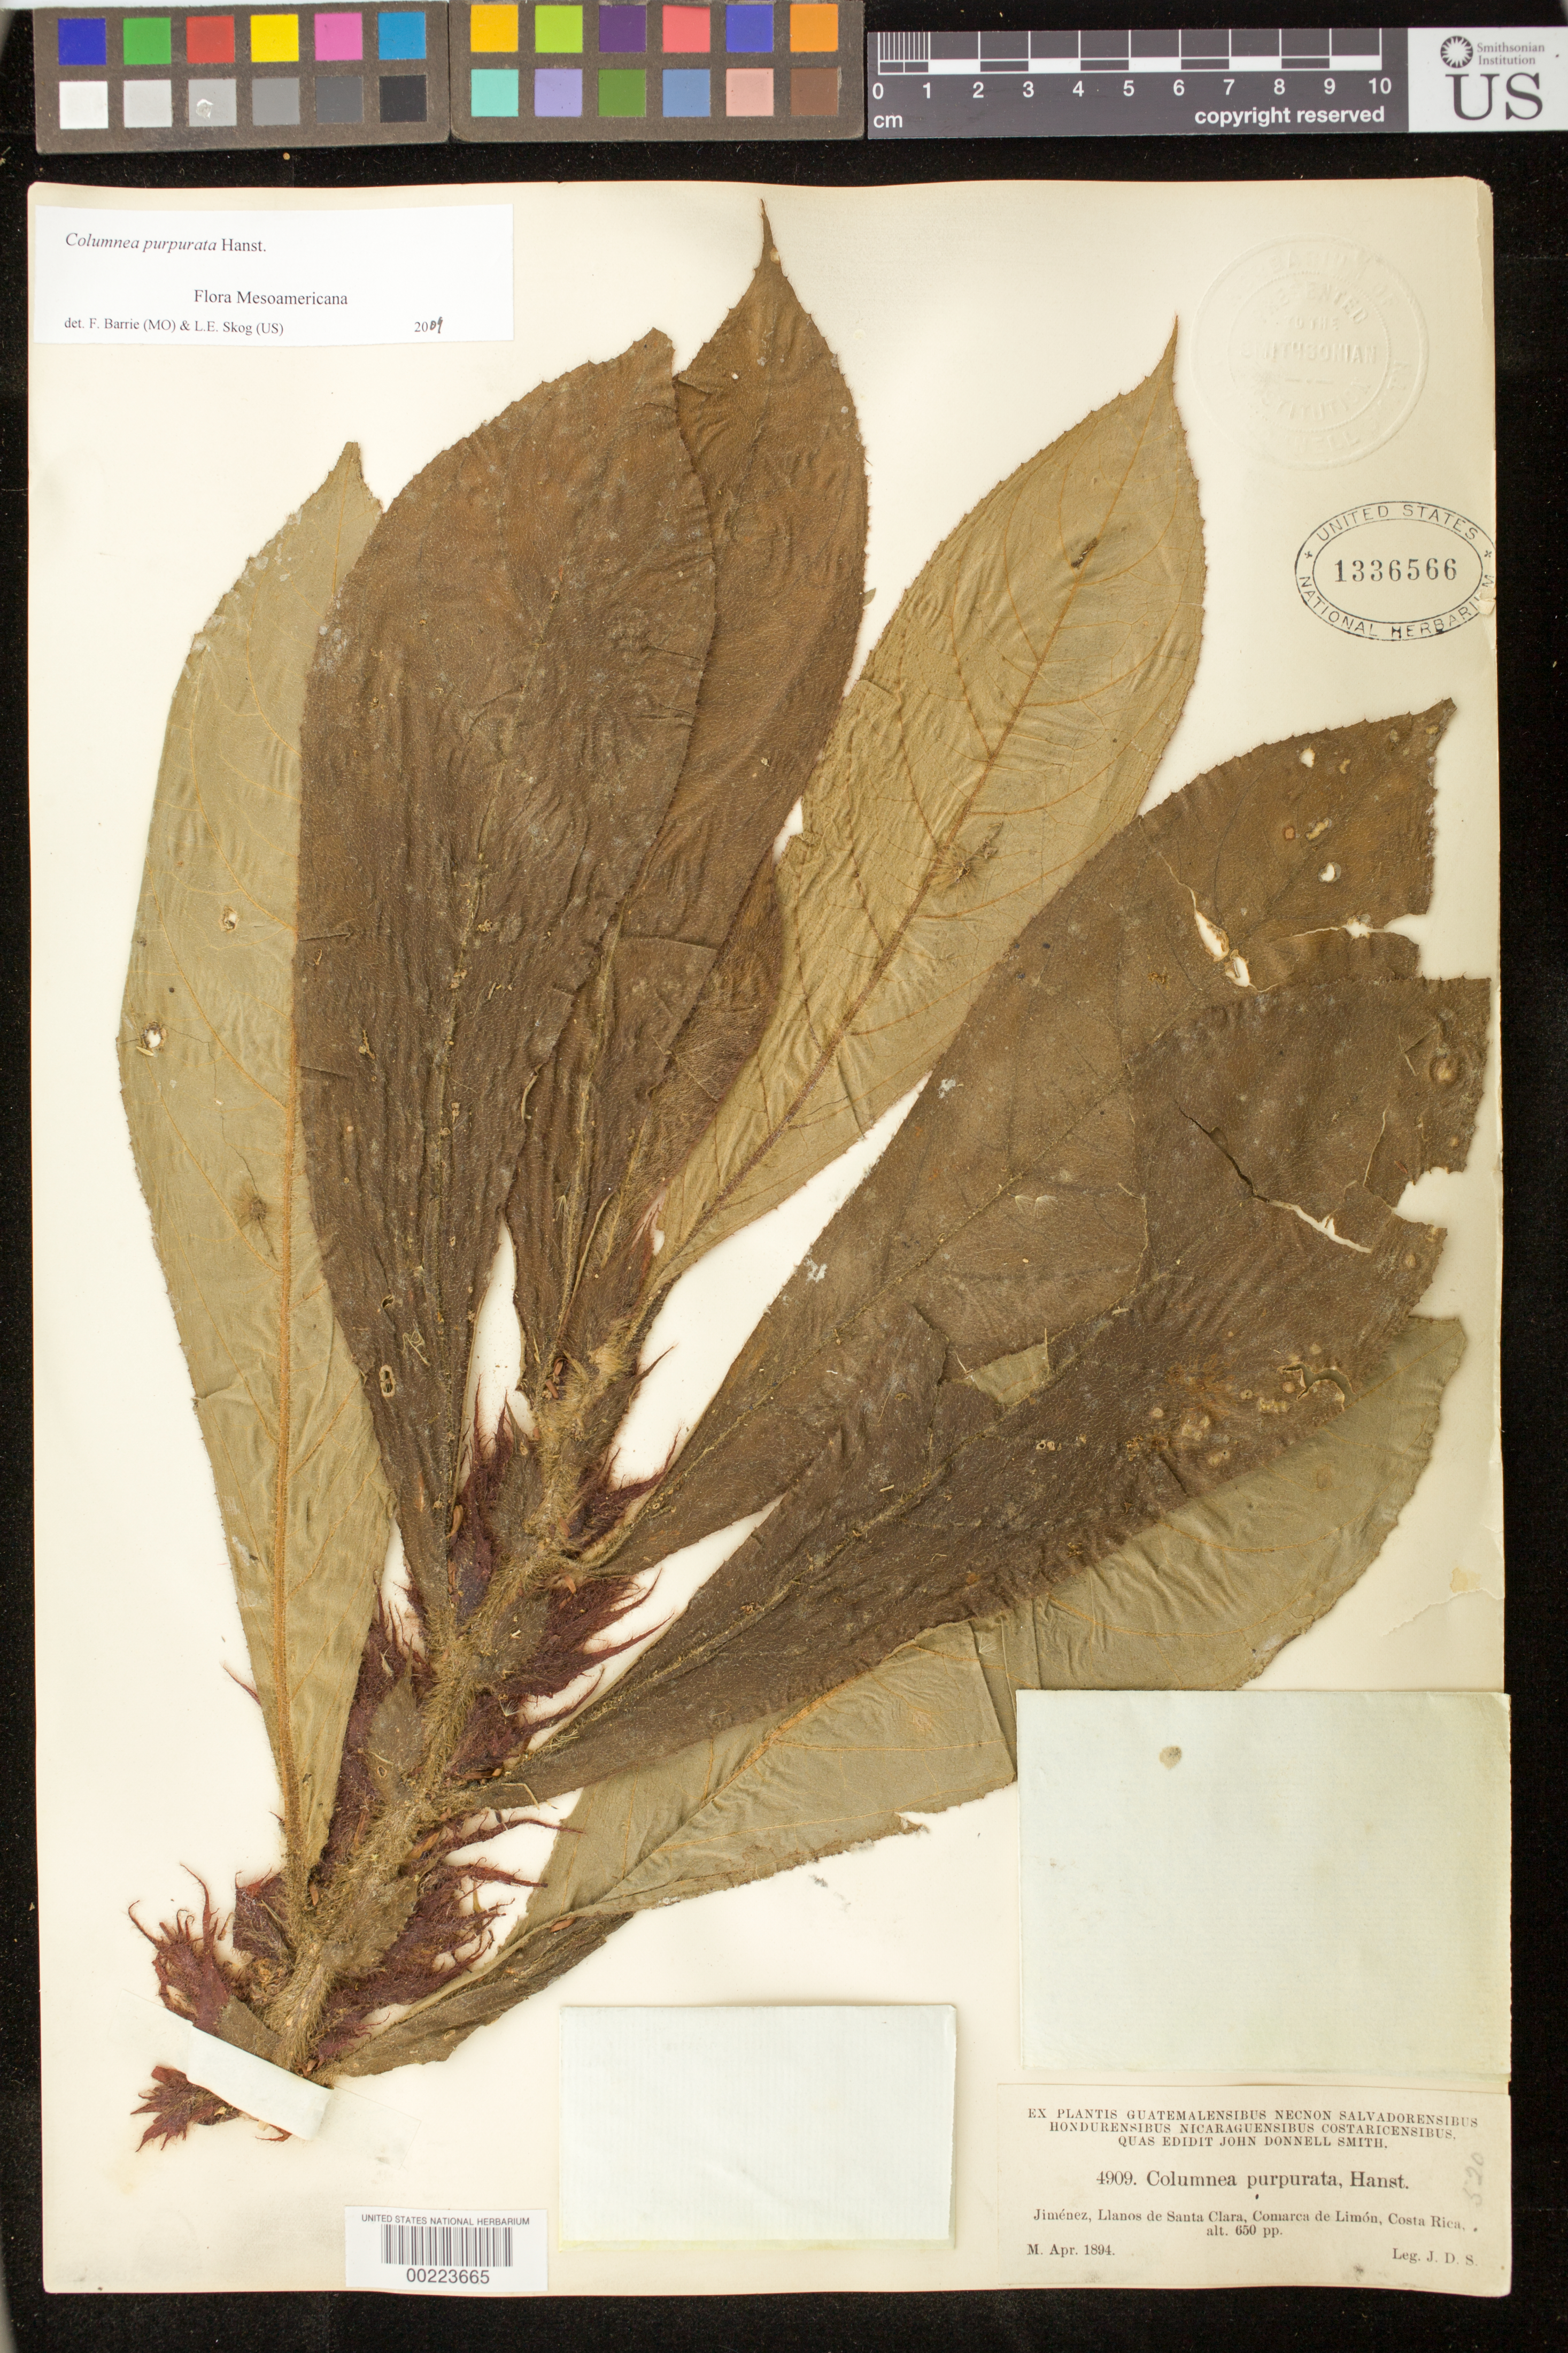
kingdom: Plantae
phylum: Tracheophyta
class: Magnoliopsida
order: Lamiales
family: Gesneriaceae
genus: Columnea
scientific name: Columnea purpurata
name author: Hanst.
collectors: J. Donnell Smith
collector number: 4909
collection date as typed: Apr 1894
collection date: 1894-04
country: Costa Rica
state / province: Limón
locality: Jimenez, llanos de Santa Clara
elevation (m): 650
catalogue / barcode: US 1336566